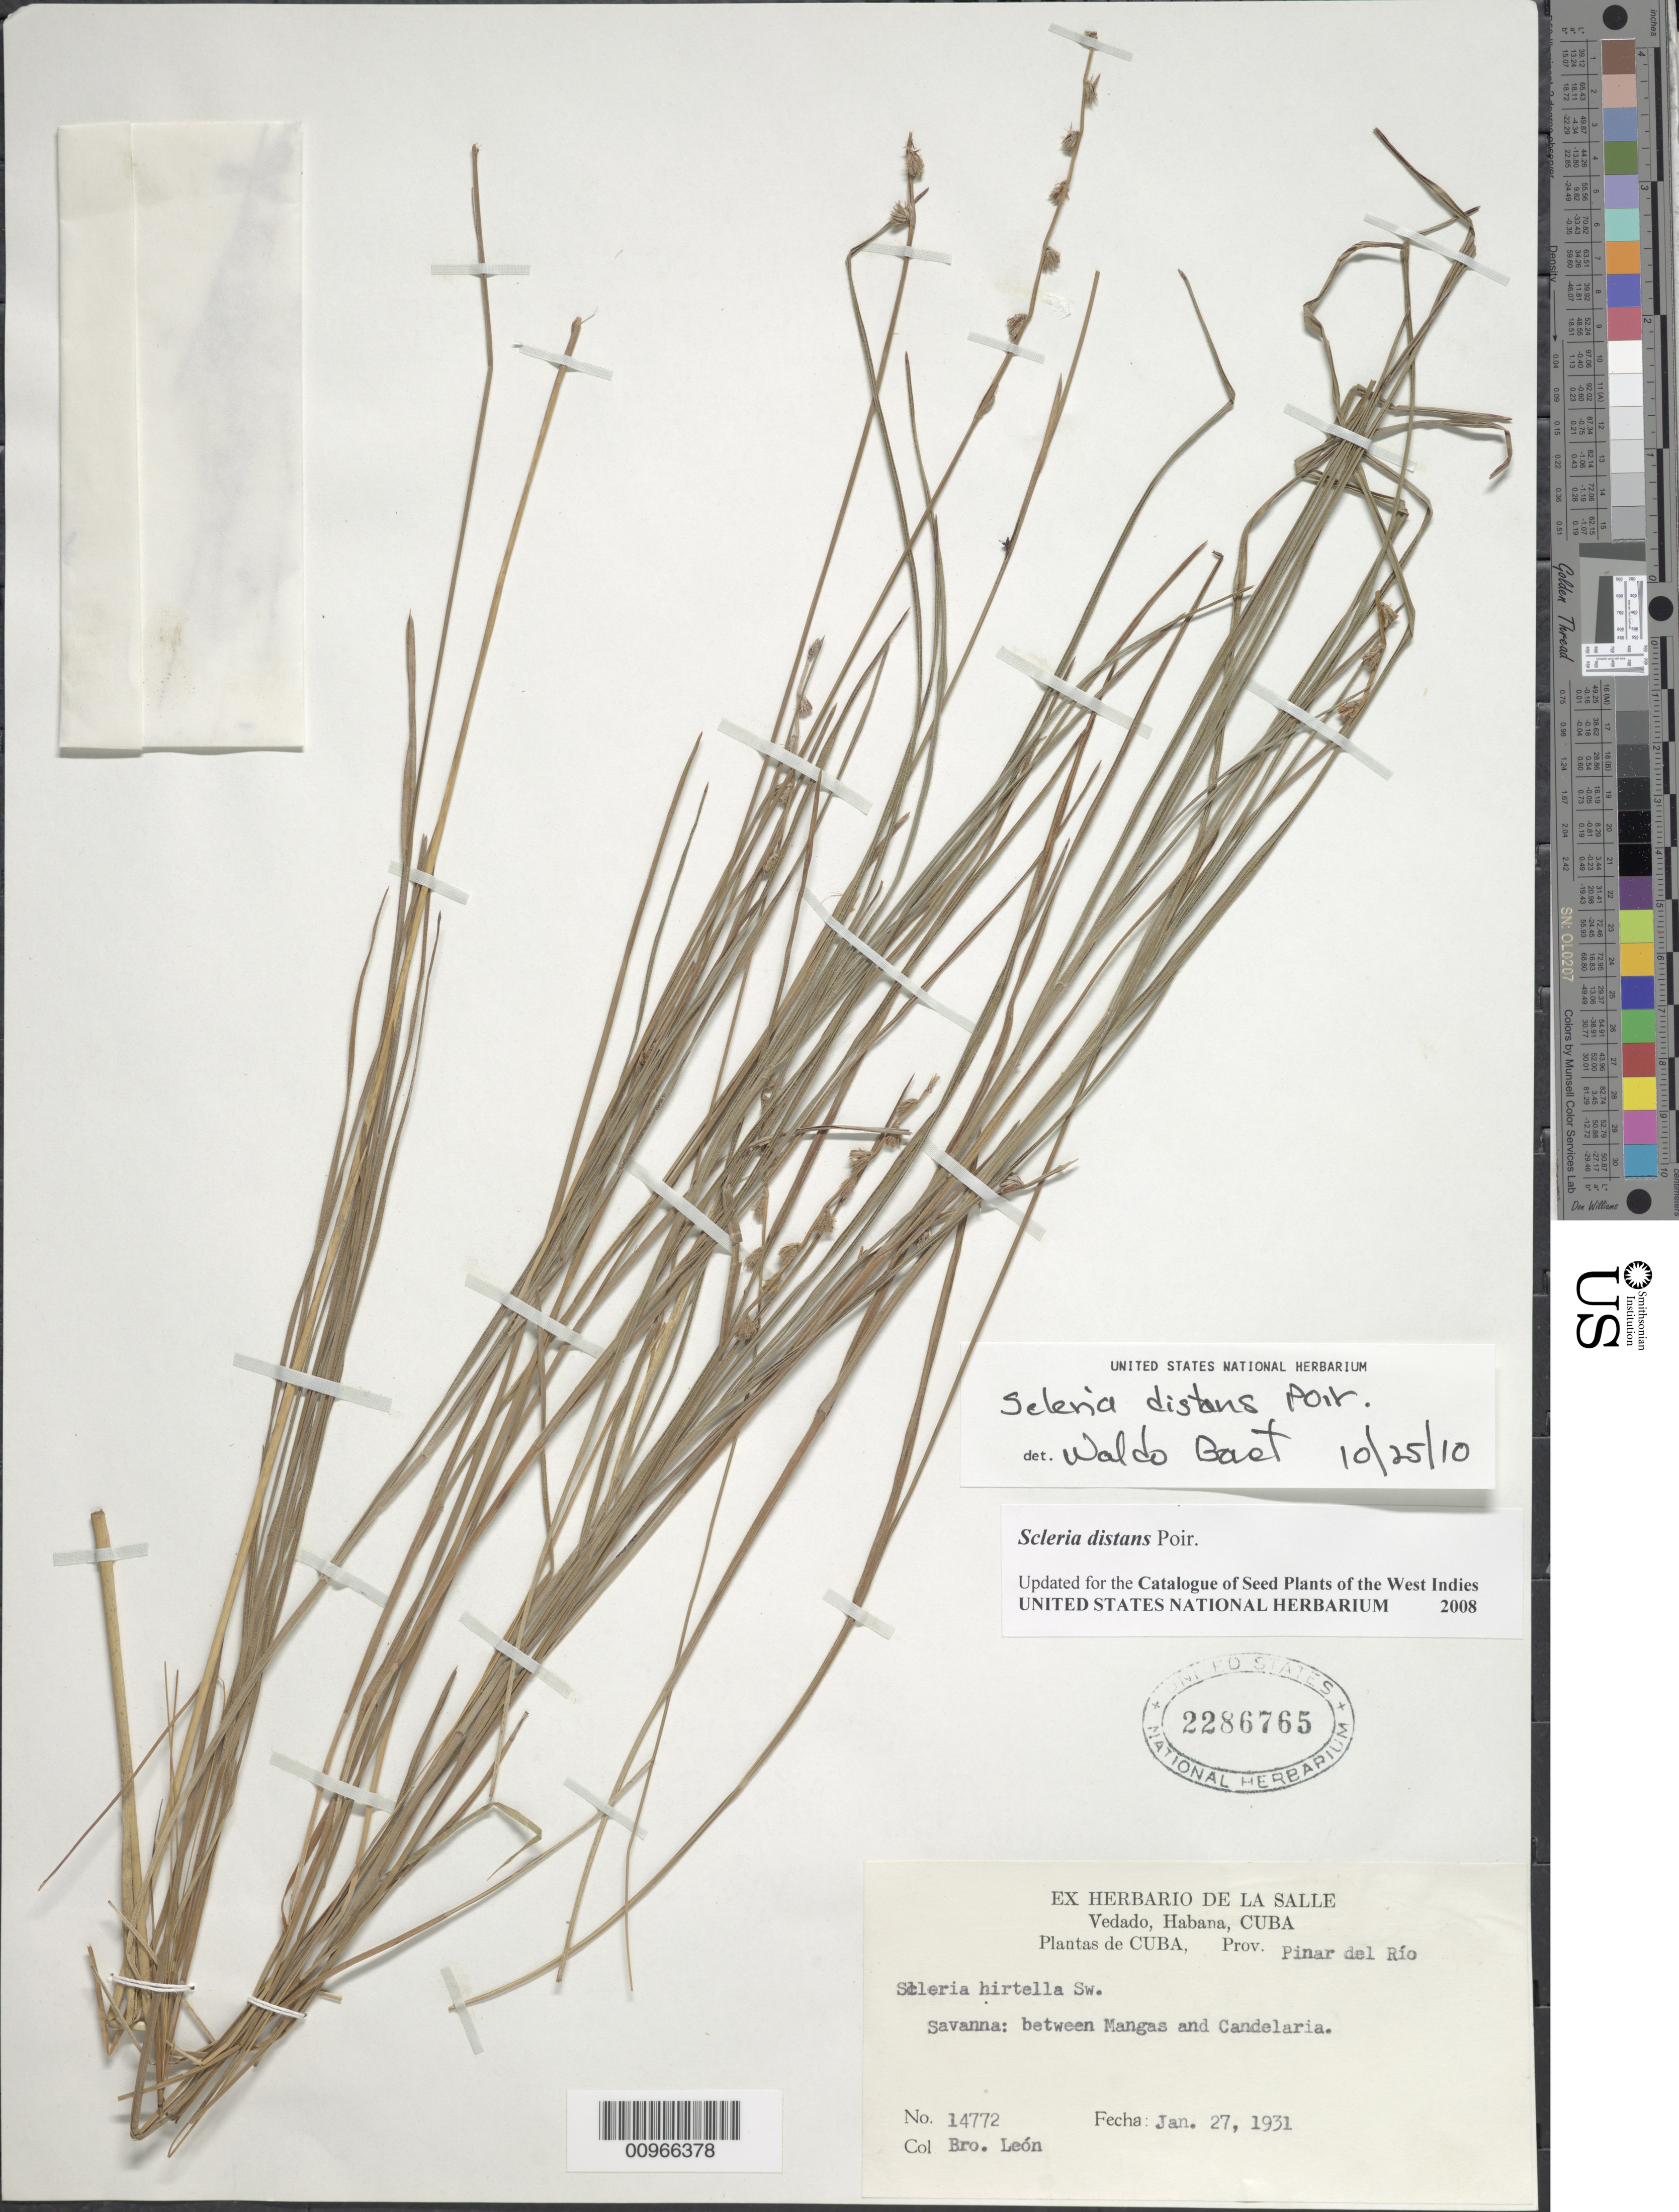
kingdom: Plantae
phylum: Tracheophyta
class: Liliopsida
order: Poales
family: Cyperaceae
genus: Scleria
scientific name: Scleria distans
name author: Poir.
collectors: Bro. León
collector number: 14772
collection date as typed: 27 Jan 1931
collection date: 1931-01-27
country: Cuba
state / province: Pinar del Rio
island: Cuba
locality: Between Mangas and Candelaria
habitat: Savanna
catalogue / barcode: US 2286765